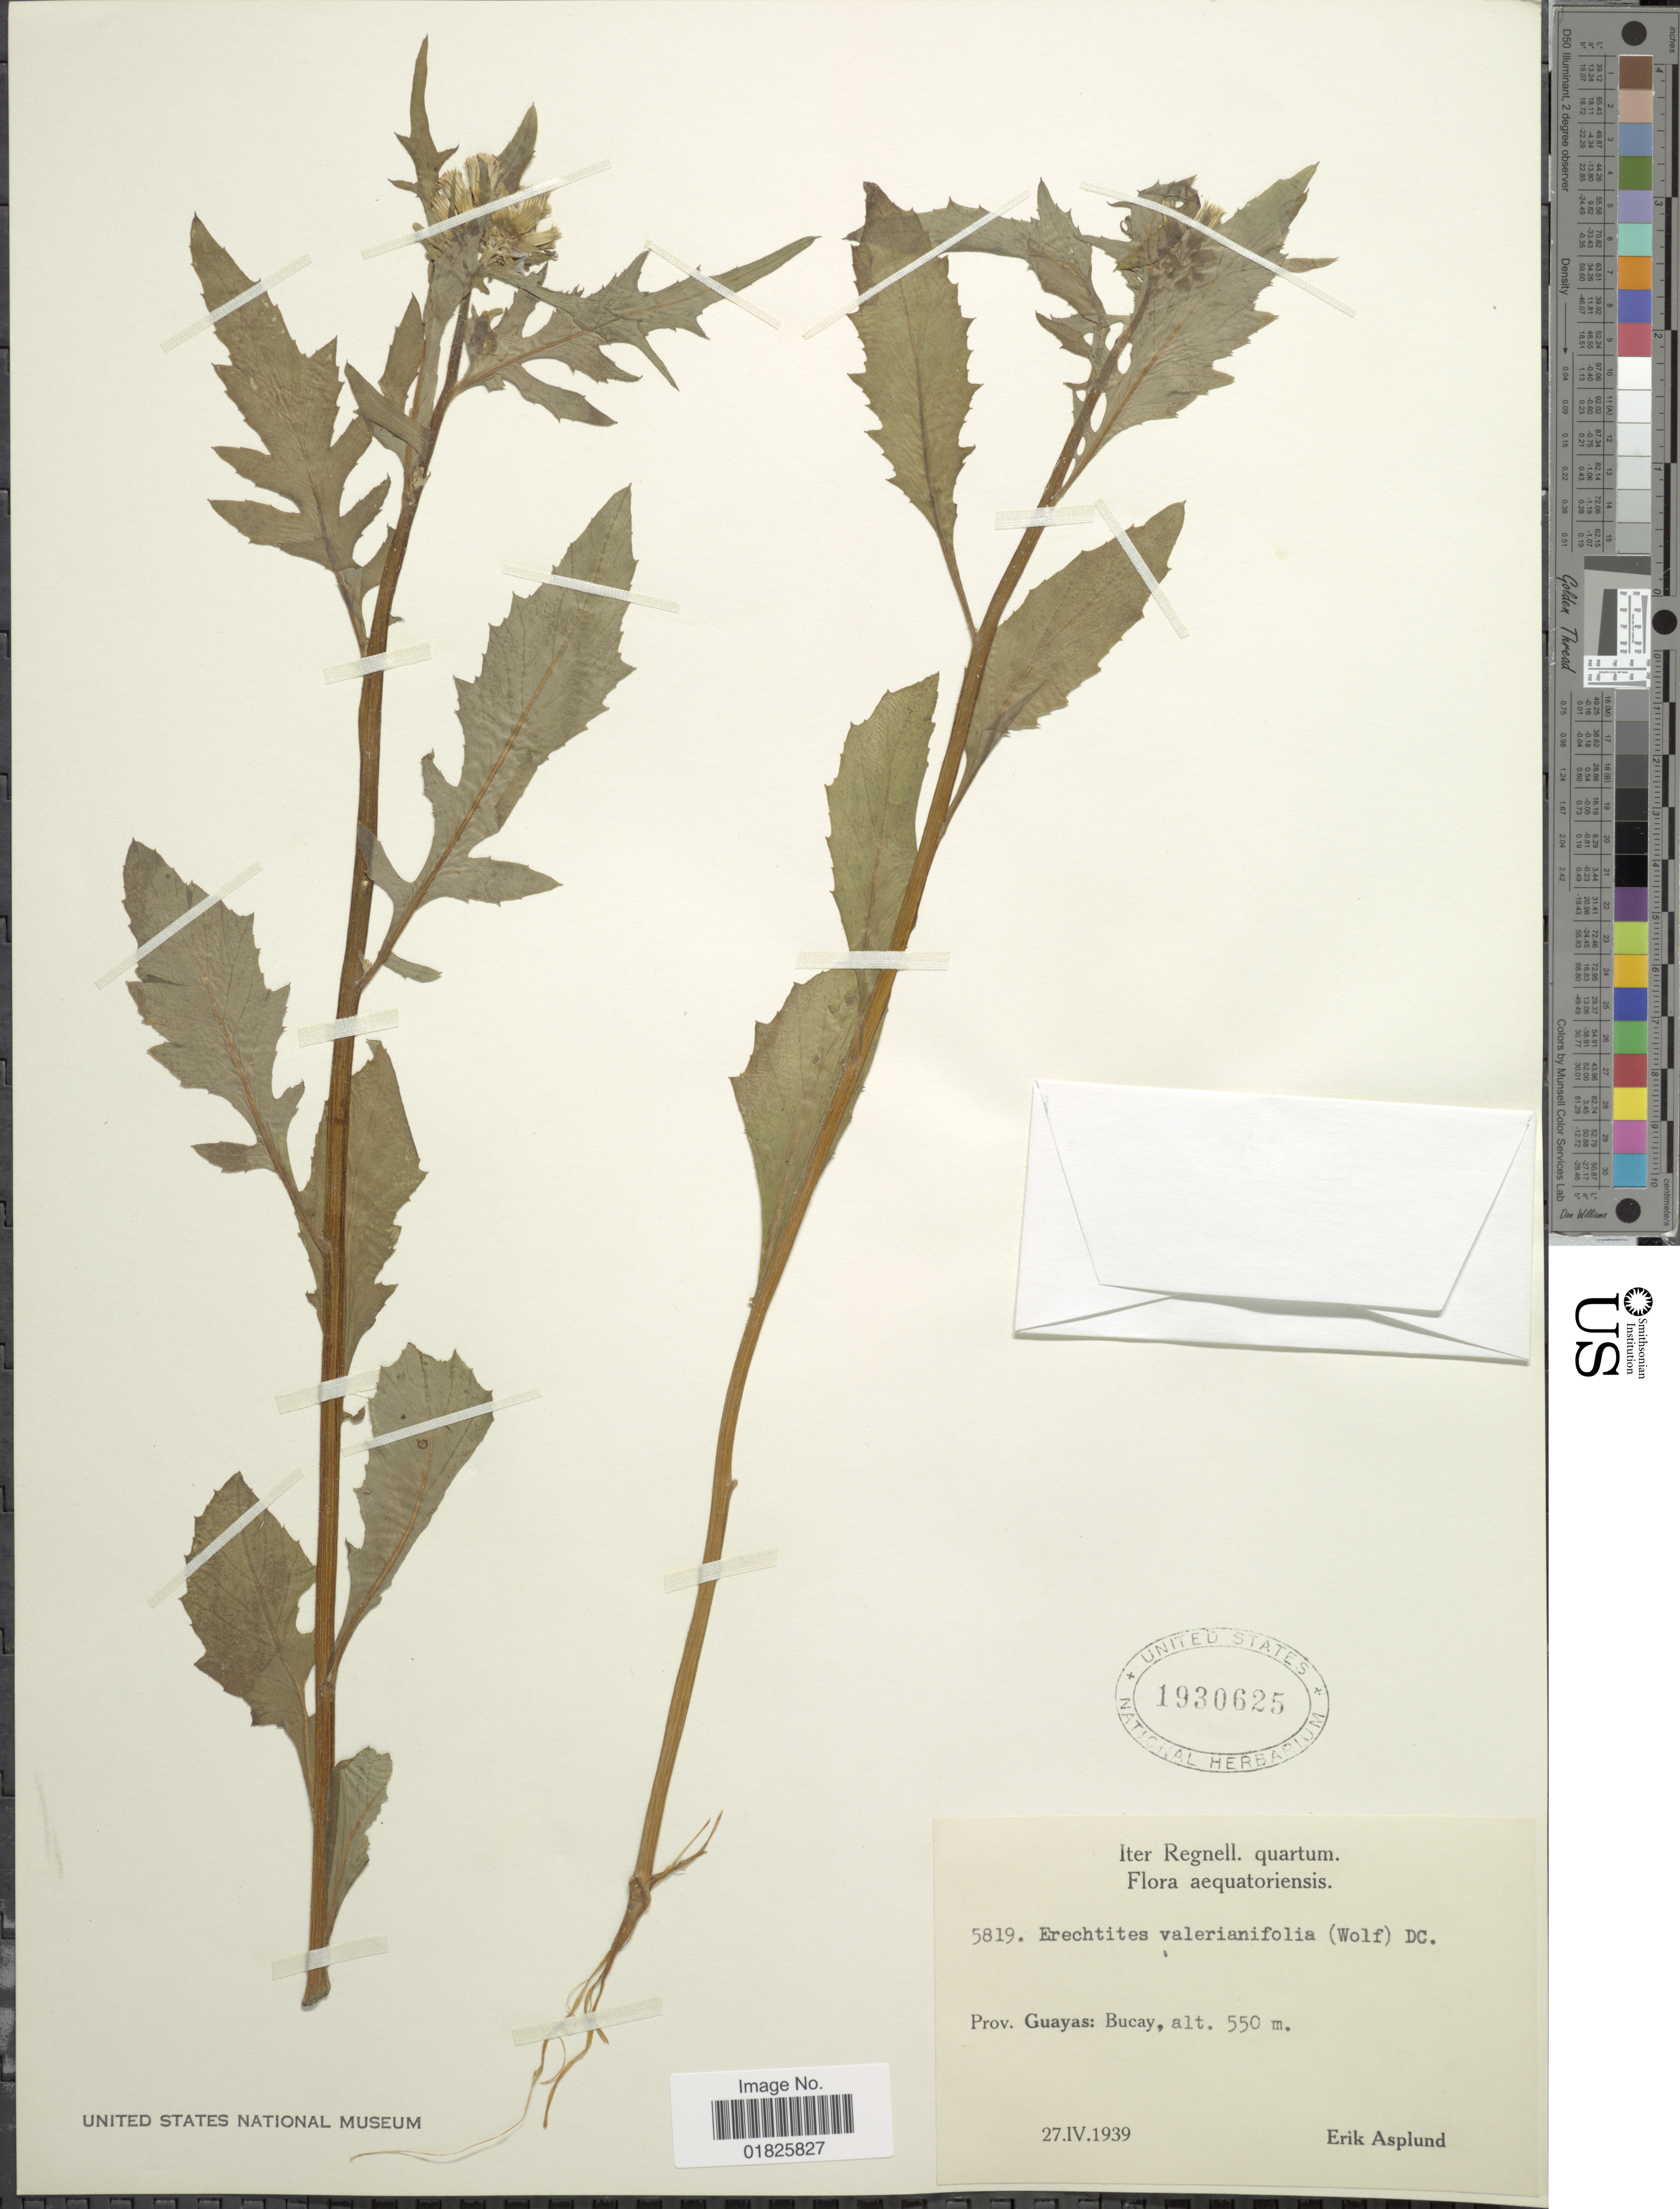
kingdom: Plantae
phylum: Tracheophyta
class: Magnoliopsida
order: Asterales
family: Asteraceae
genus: Erechtites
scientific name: Erechtites valerianifolius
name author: (Link ex Spreng.) DC.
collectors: E. Asplund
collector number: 5819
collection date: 1939-04-27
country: Ecuador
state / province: Guayas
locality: Bucay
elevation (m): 550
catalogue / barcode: US 1930625